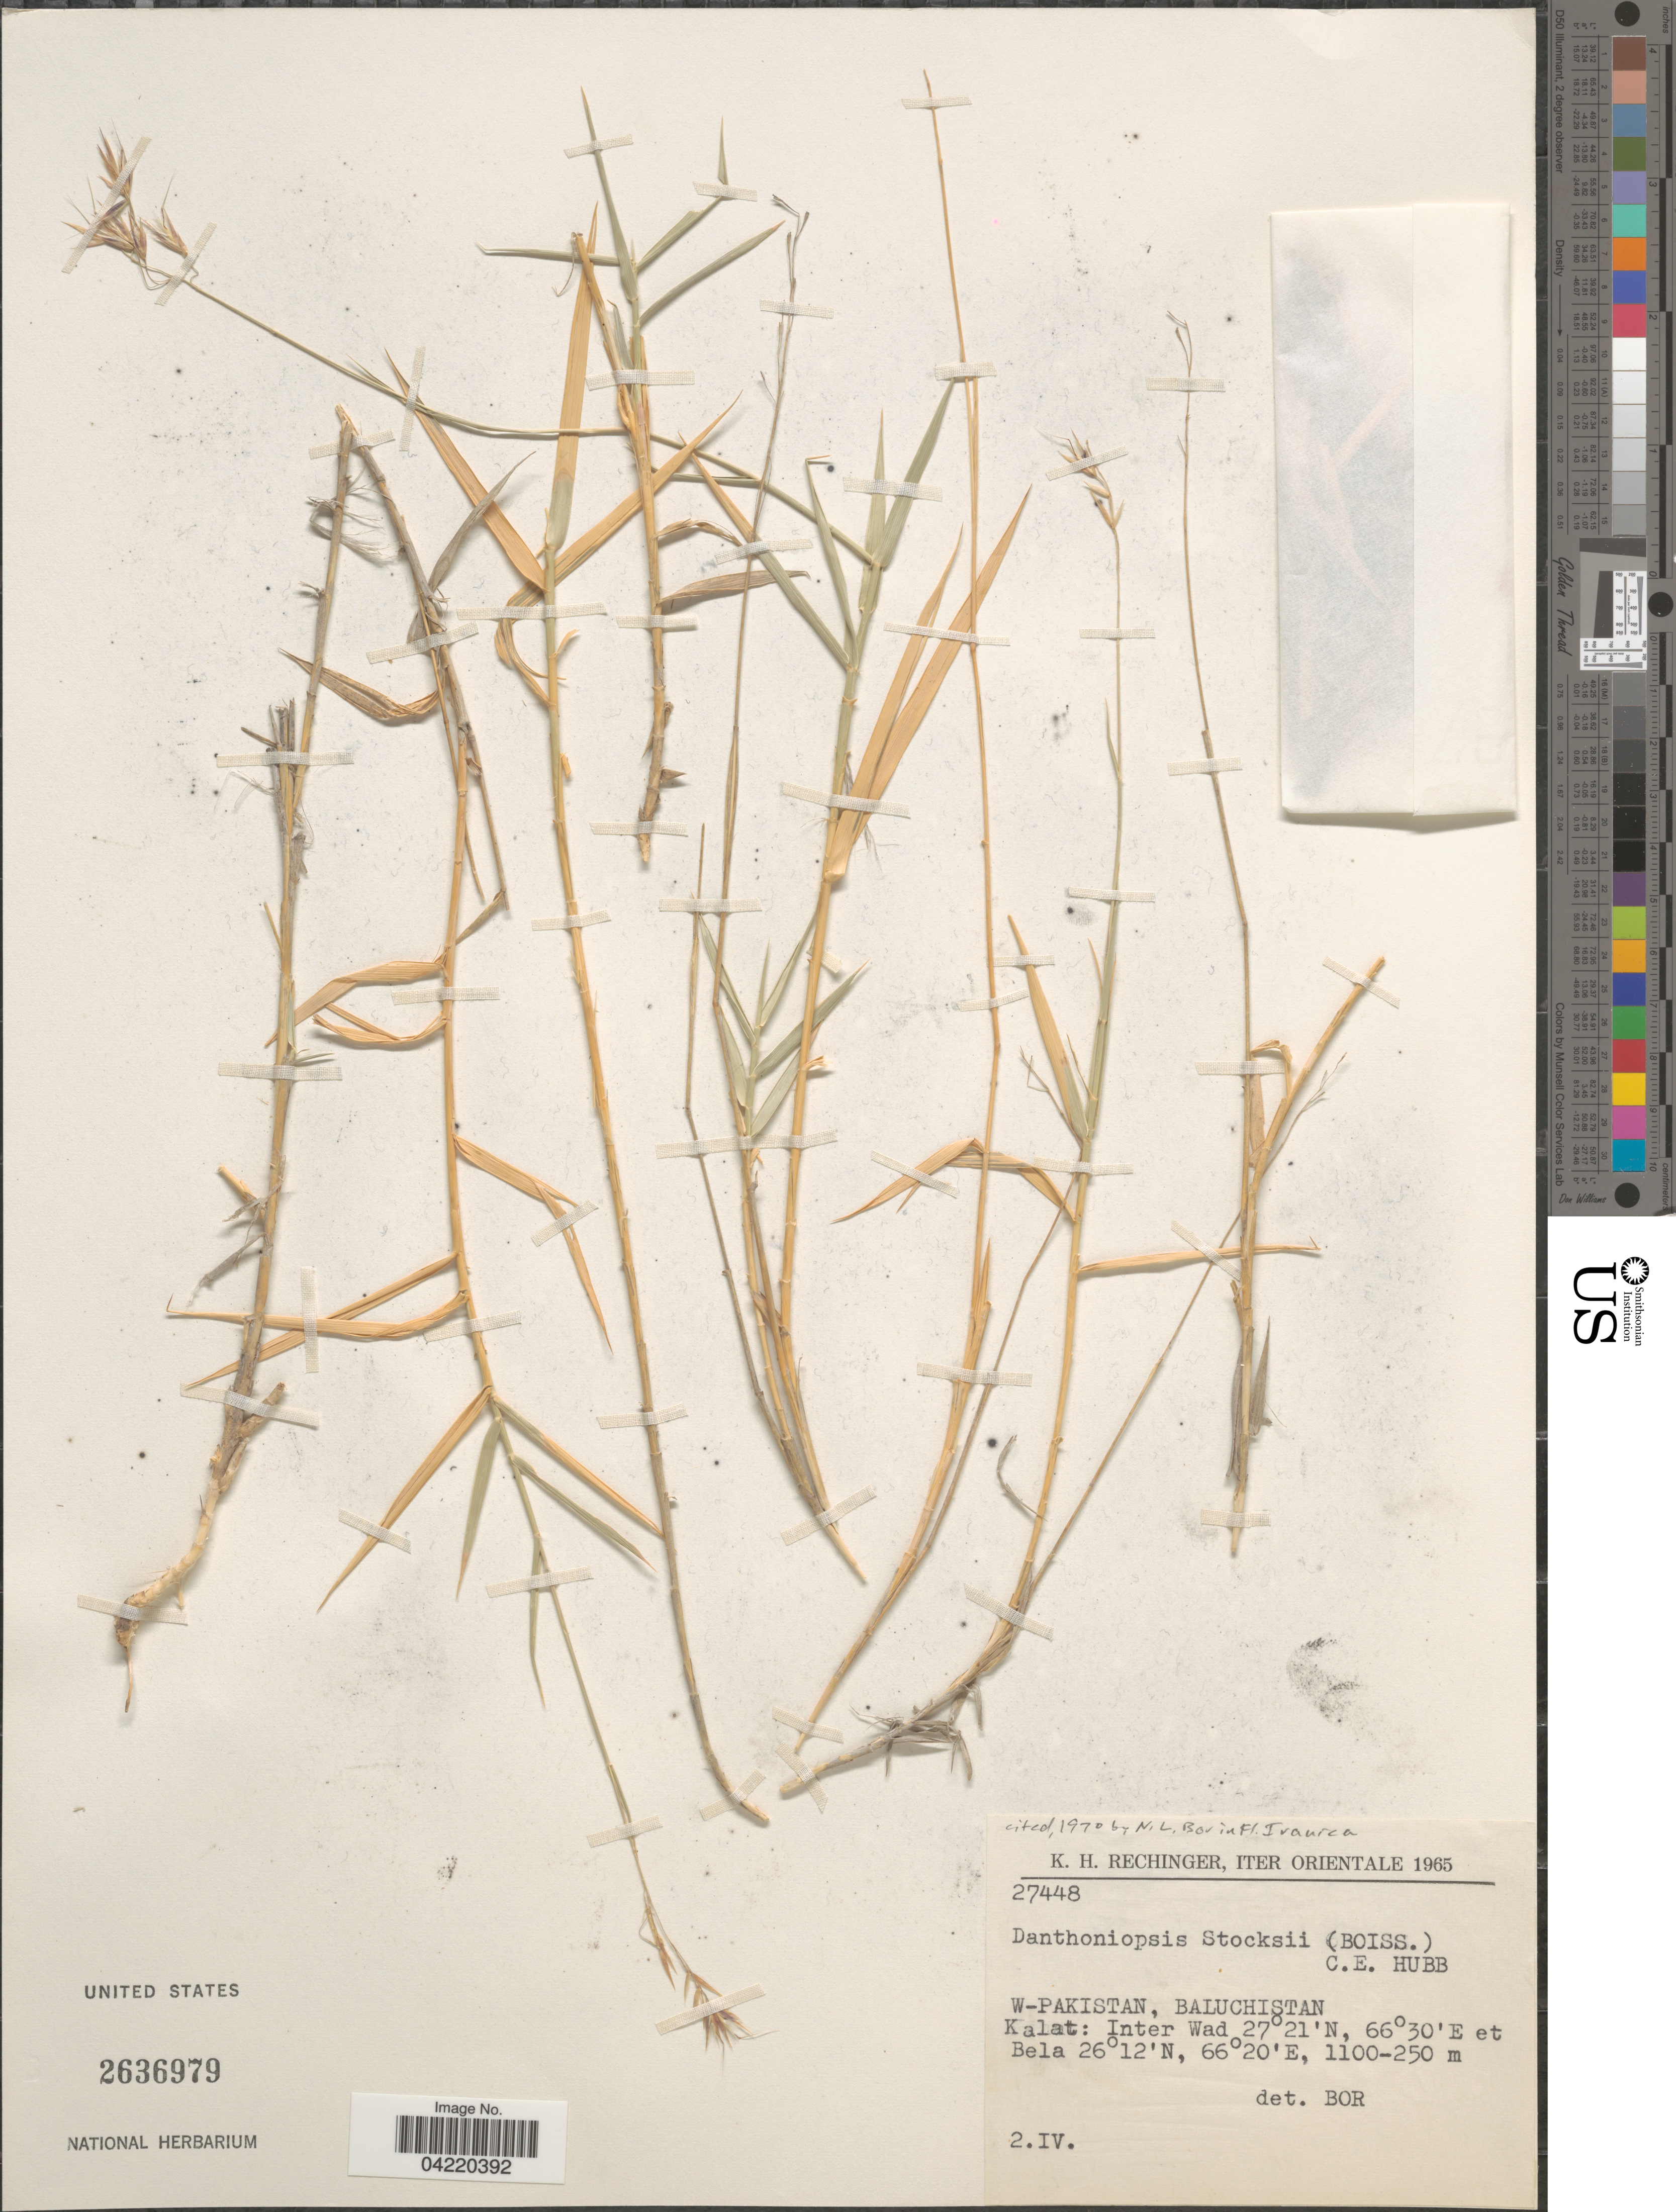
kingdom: Plantae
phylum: Tracheophyta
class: Liliopsida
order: Poales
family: Poaceae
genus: Danthoniopsis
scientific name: Danthoniopsis stocksii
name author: (Boiss.) C. E. Hubb.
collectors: K. H. Rechinger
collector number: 27448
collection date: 1965-04-02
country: Pakistan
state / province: Balochistan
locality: Iter Orientale 1965. W-Pakistan, Baluchistan: Kalat: Inter Wad et Bela.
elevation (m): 250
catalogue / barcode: US 2636979